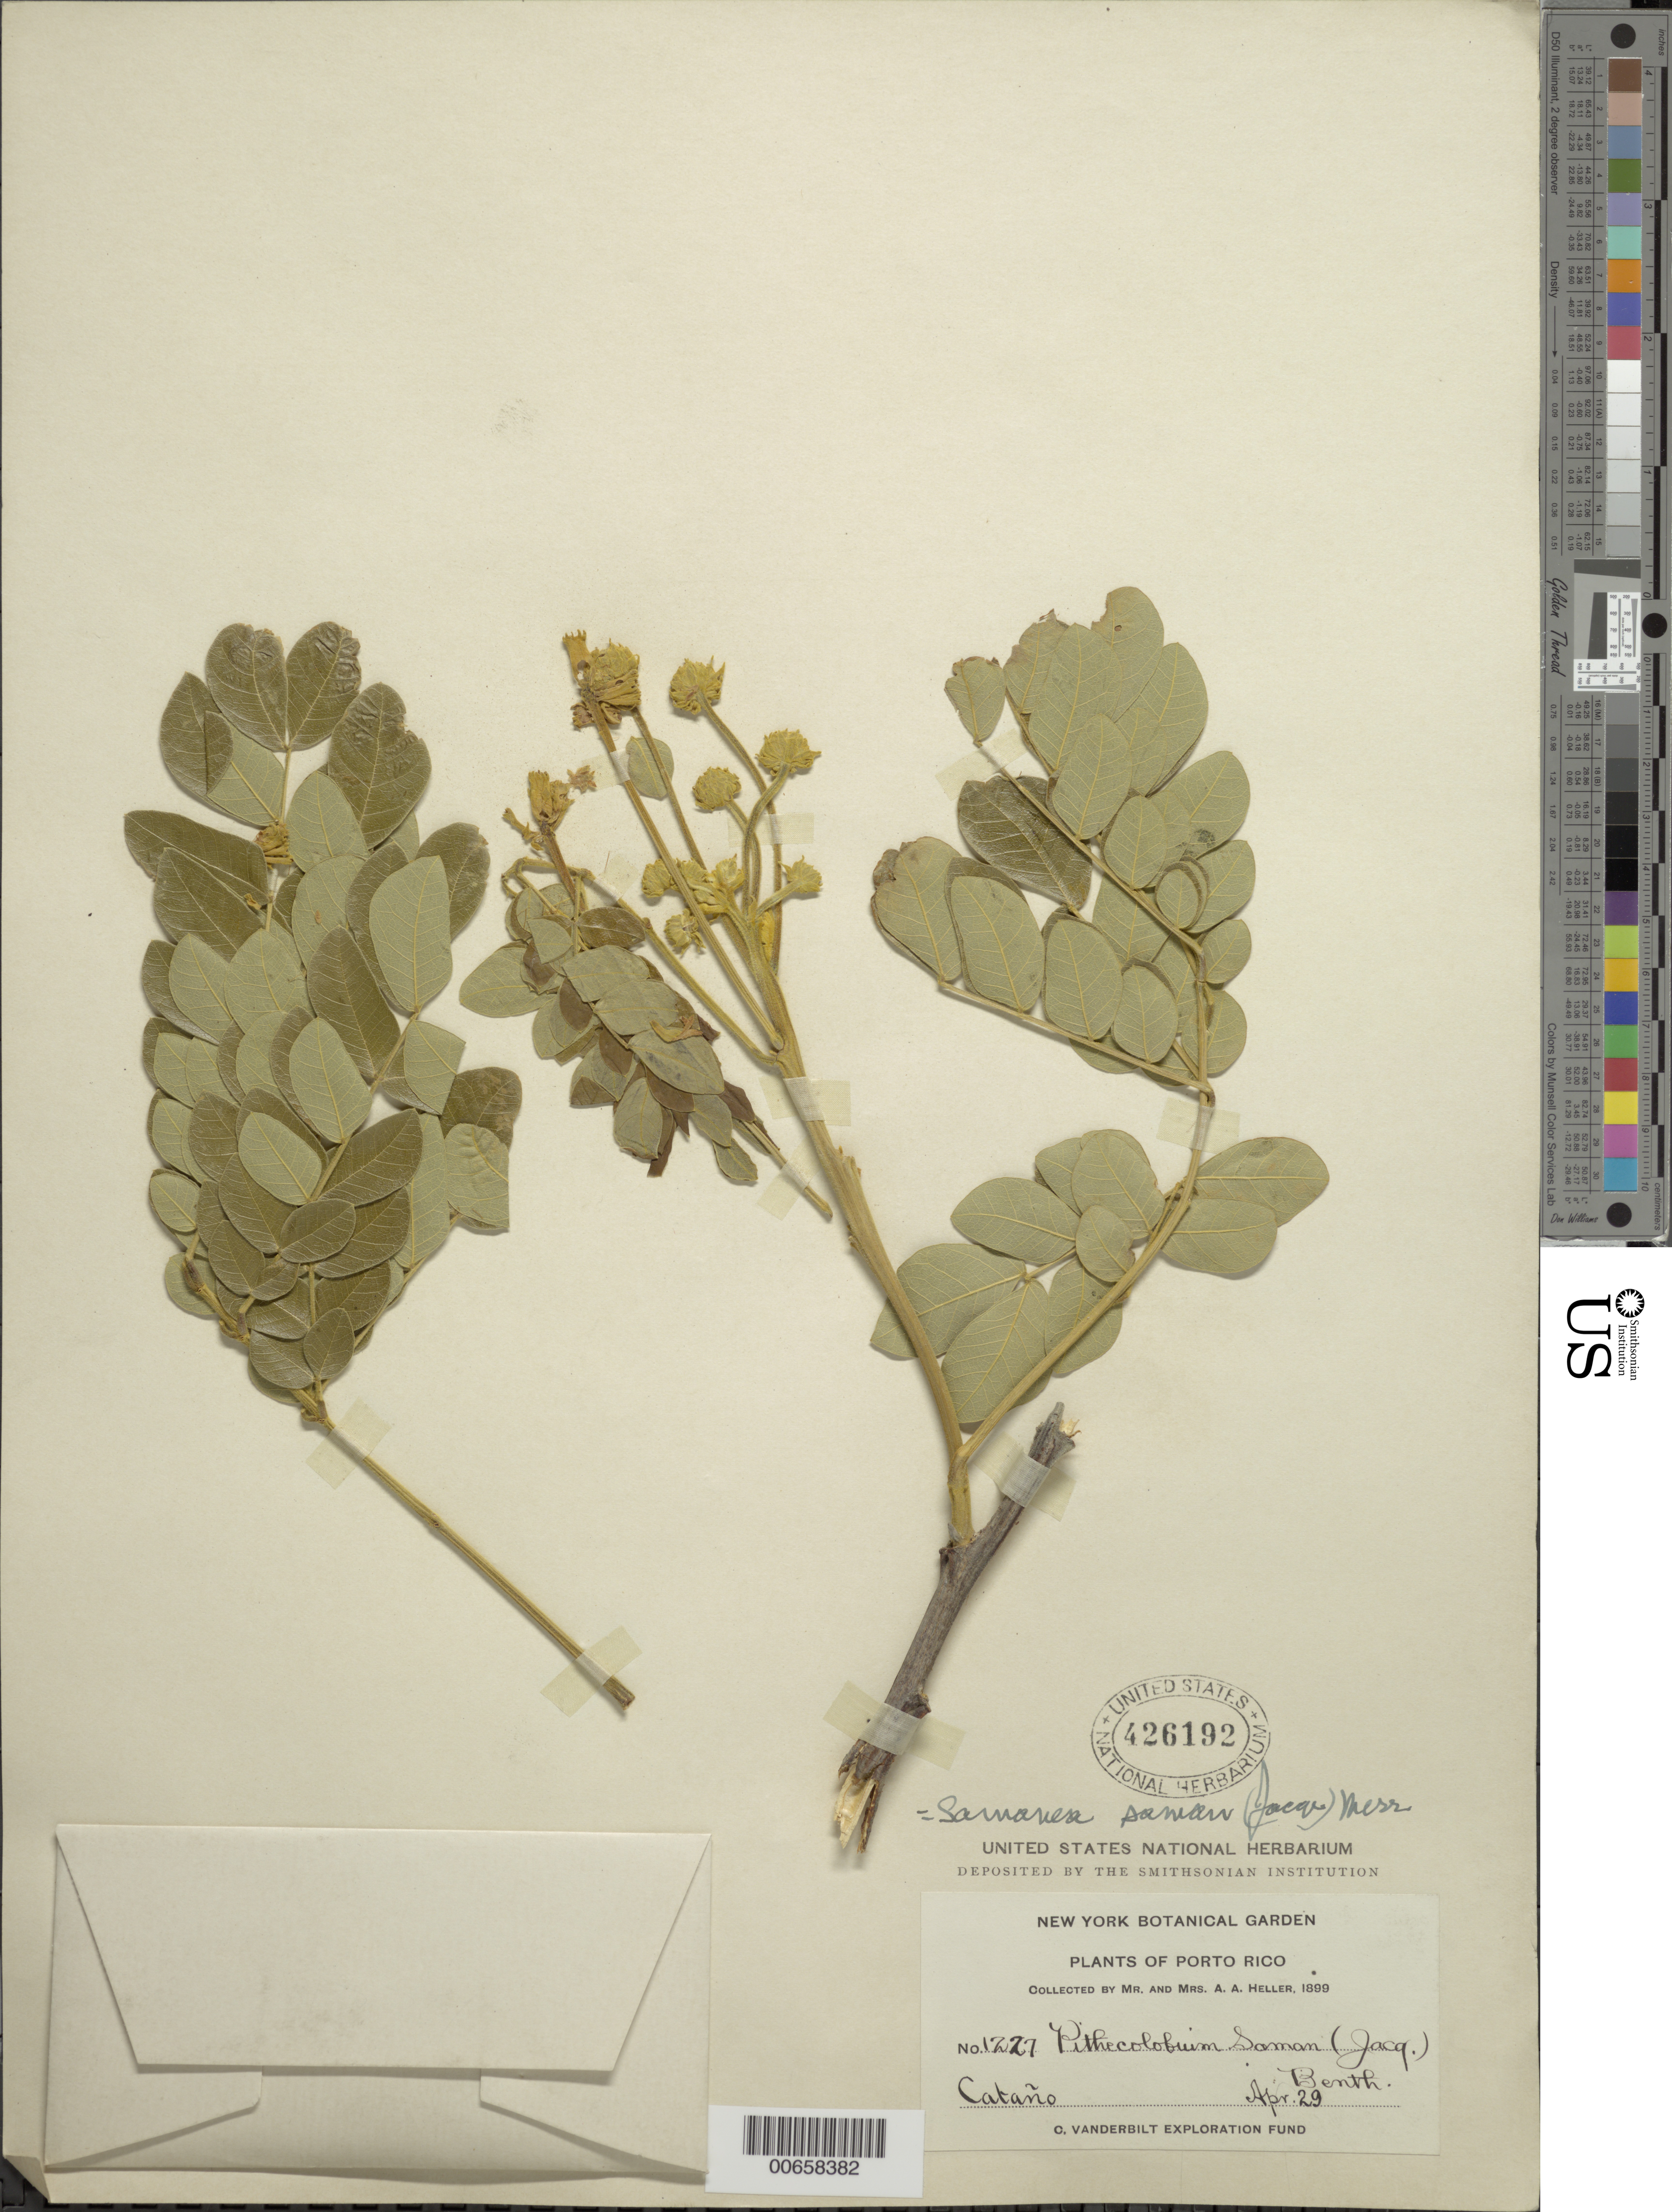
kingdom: Plantae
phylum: Tracheophyta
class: Magnoliopsida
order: Fabales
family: Fabaceae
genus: Samanea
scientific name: Samanea saman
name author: (Jacq.) Merr.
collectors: A. A. Heller & -- Heller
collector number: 1227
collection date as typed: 20 Apr 1899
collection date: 1899-04-20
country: Puerto Rico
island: Greater Antilles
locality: Catano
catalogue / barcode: US 426192